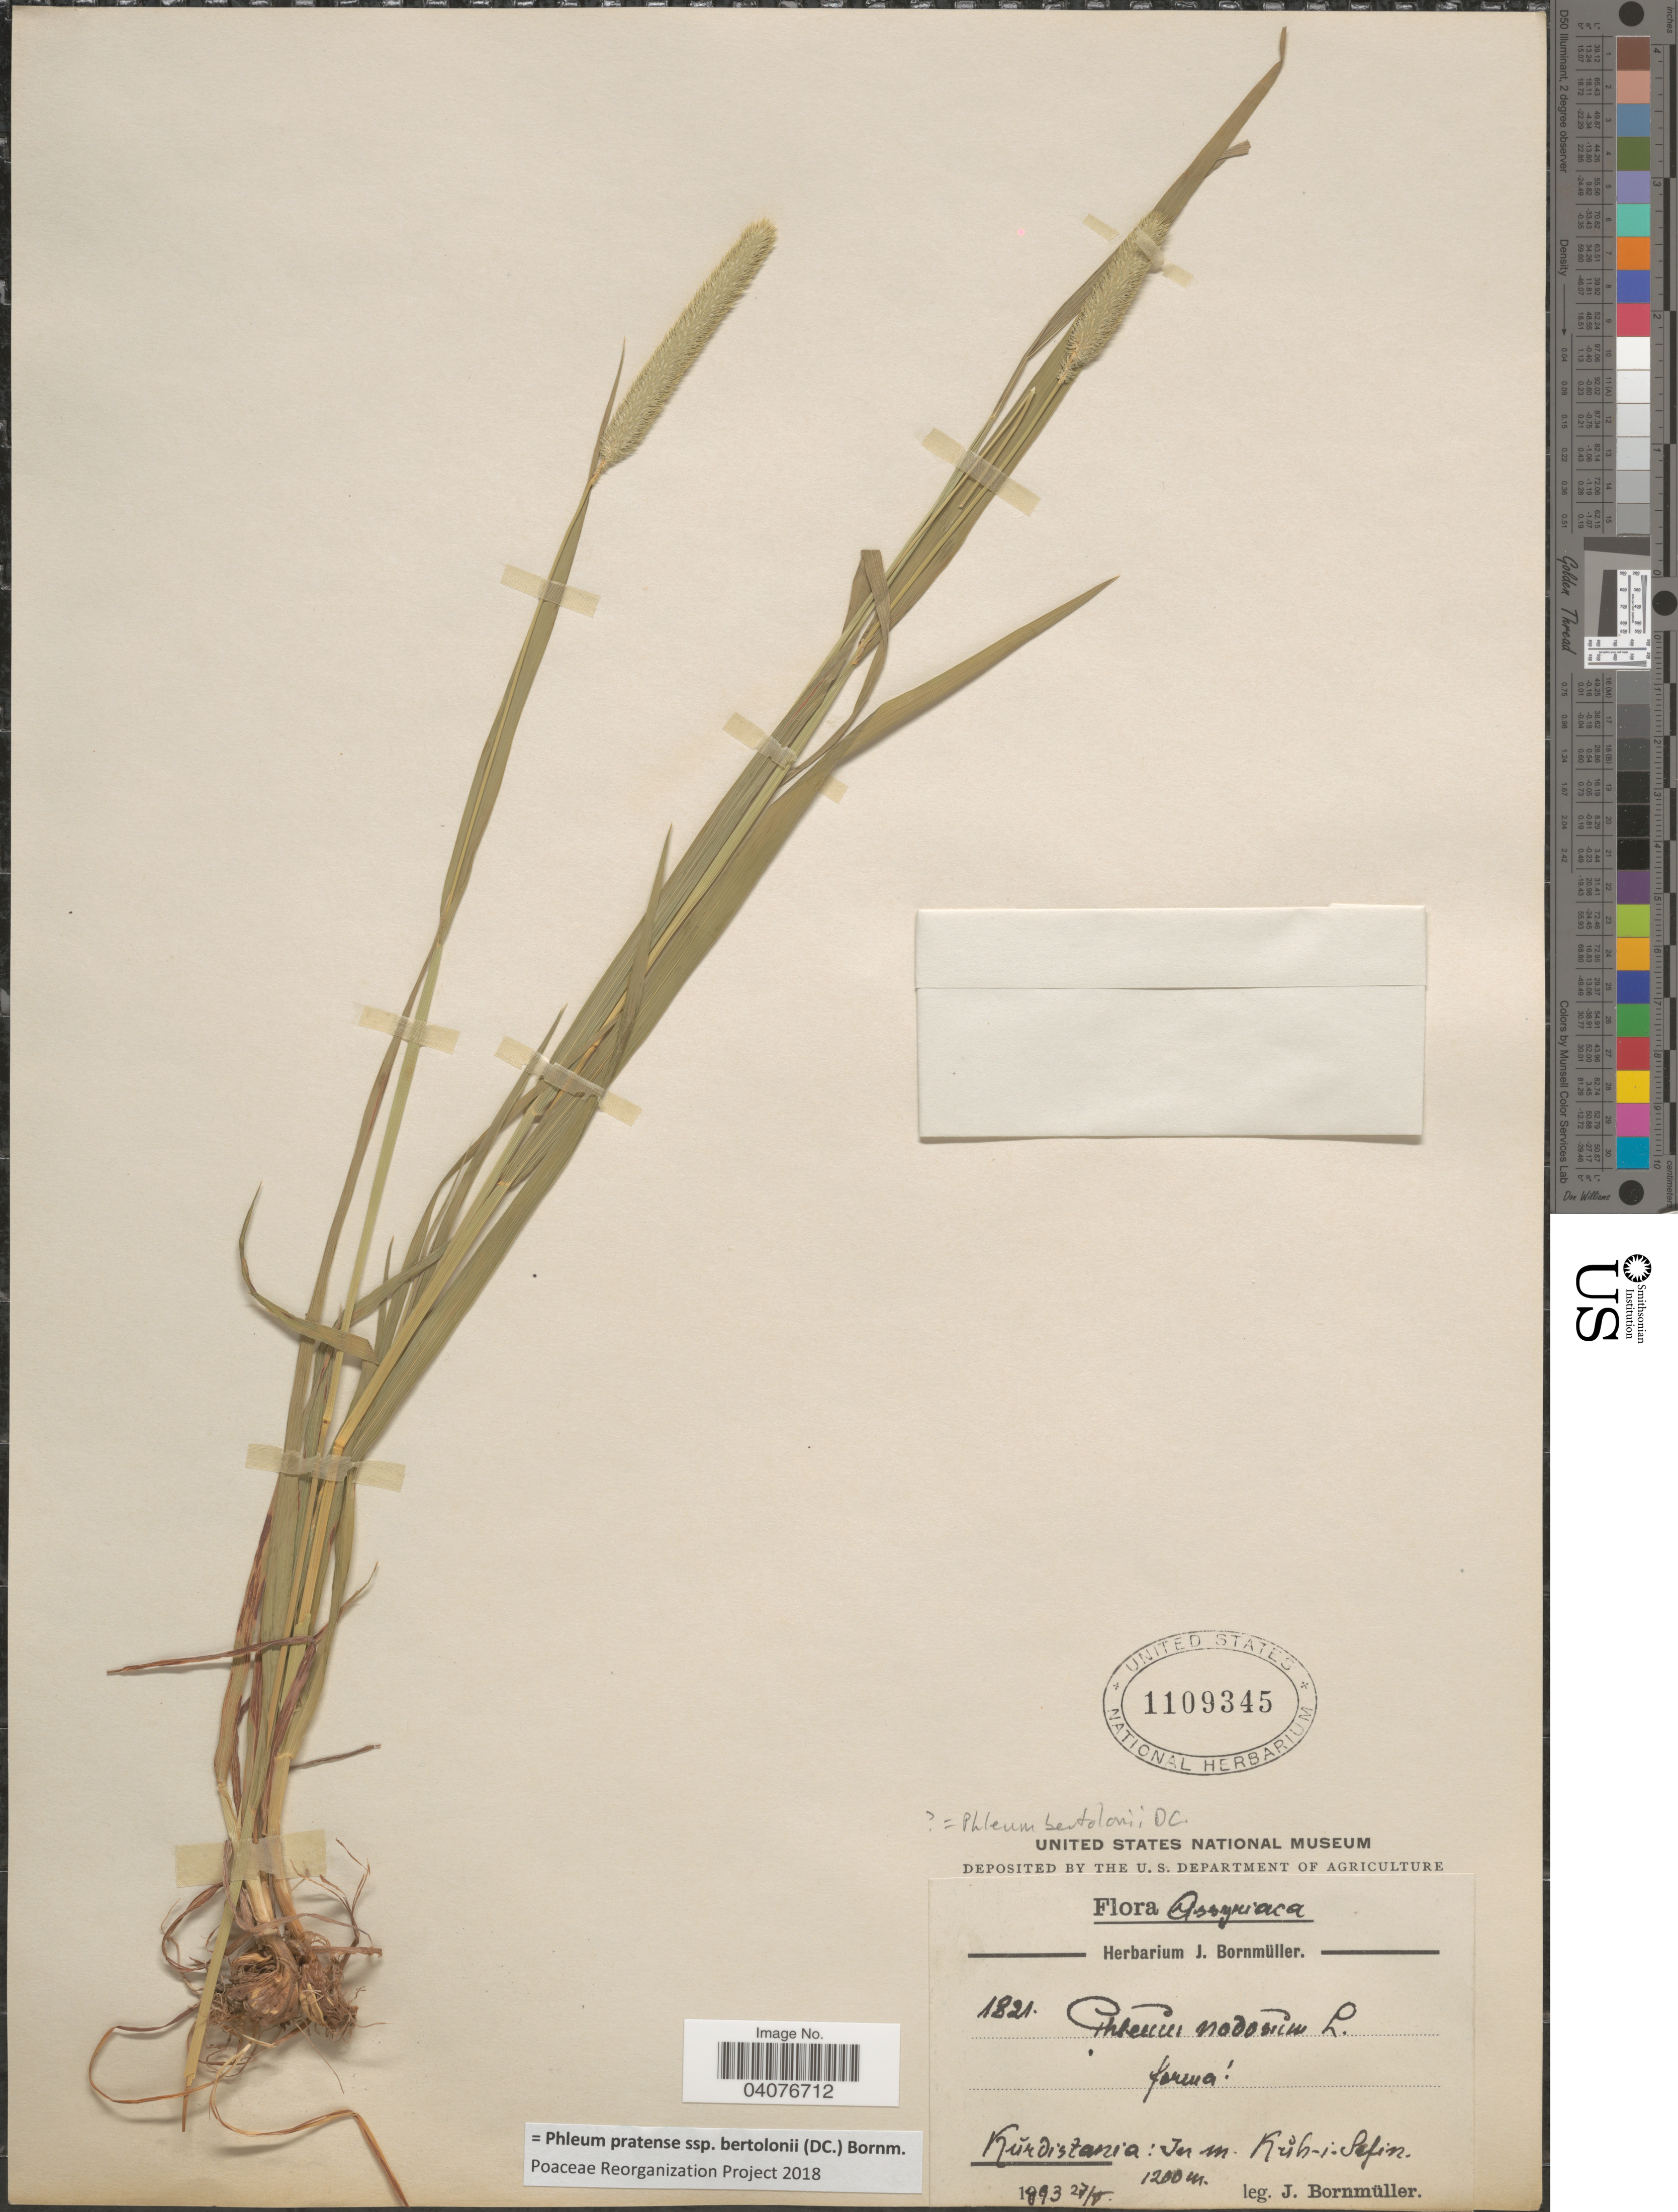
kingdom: Plantae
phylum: Tracheophyta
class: Liliopsida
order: Poales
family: Poaceae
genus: Phleum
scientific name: Phleum pratense subsp. bertolonii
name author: (DC.) Bornm.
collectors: J. Bornmüller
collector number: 1821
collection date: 1893-05-27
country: Iran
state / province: Kurdistan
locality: Assyriaca. Kŭrdistania: In m. Kůh-i-Sufin.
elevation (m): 1200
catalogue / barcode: US 1109345